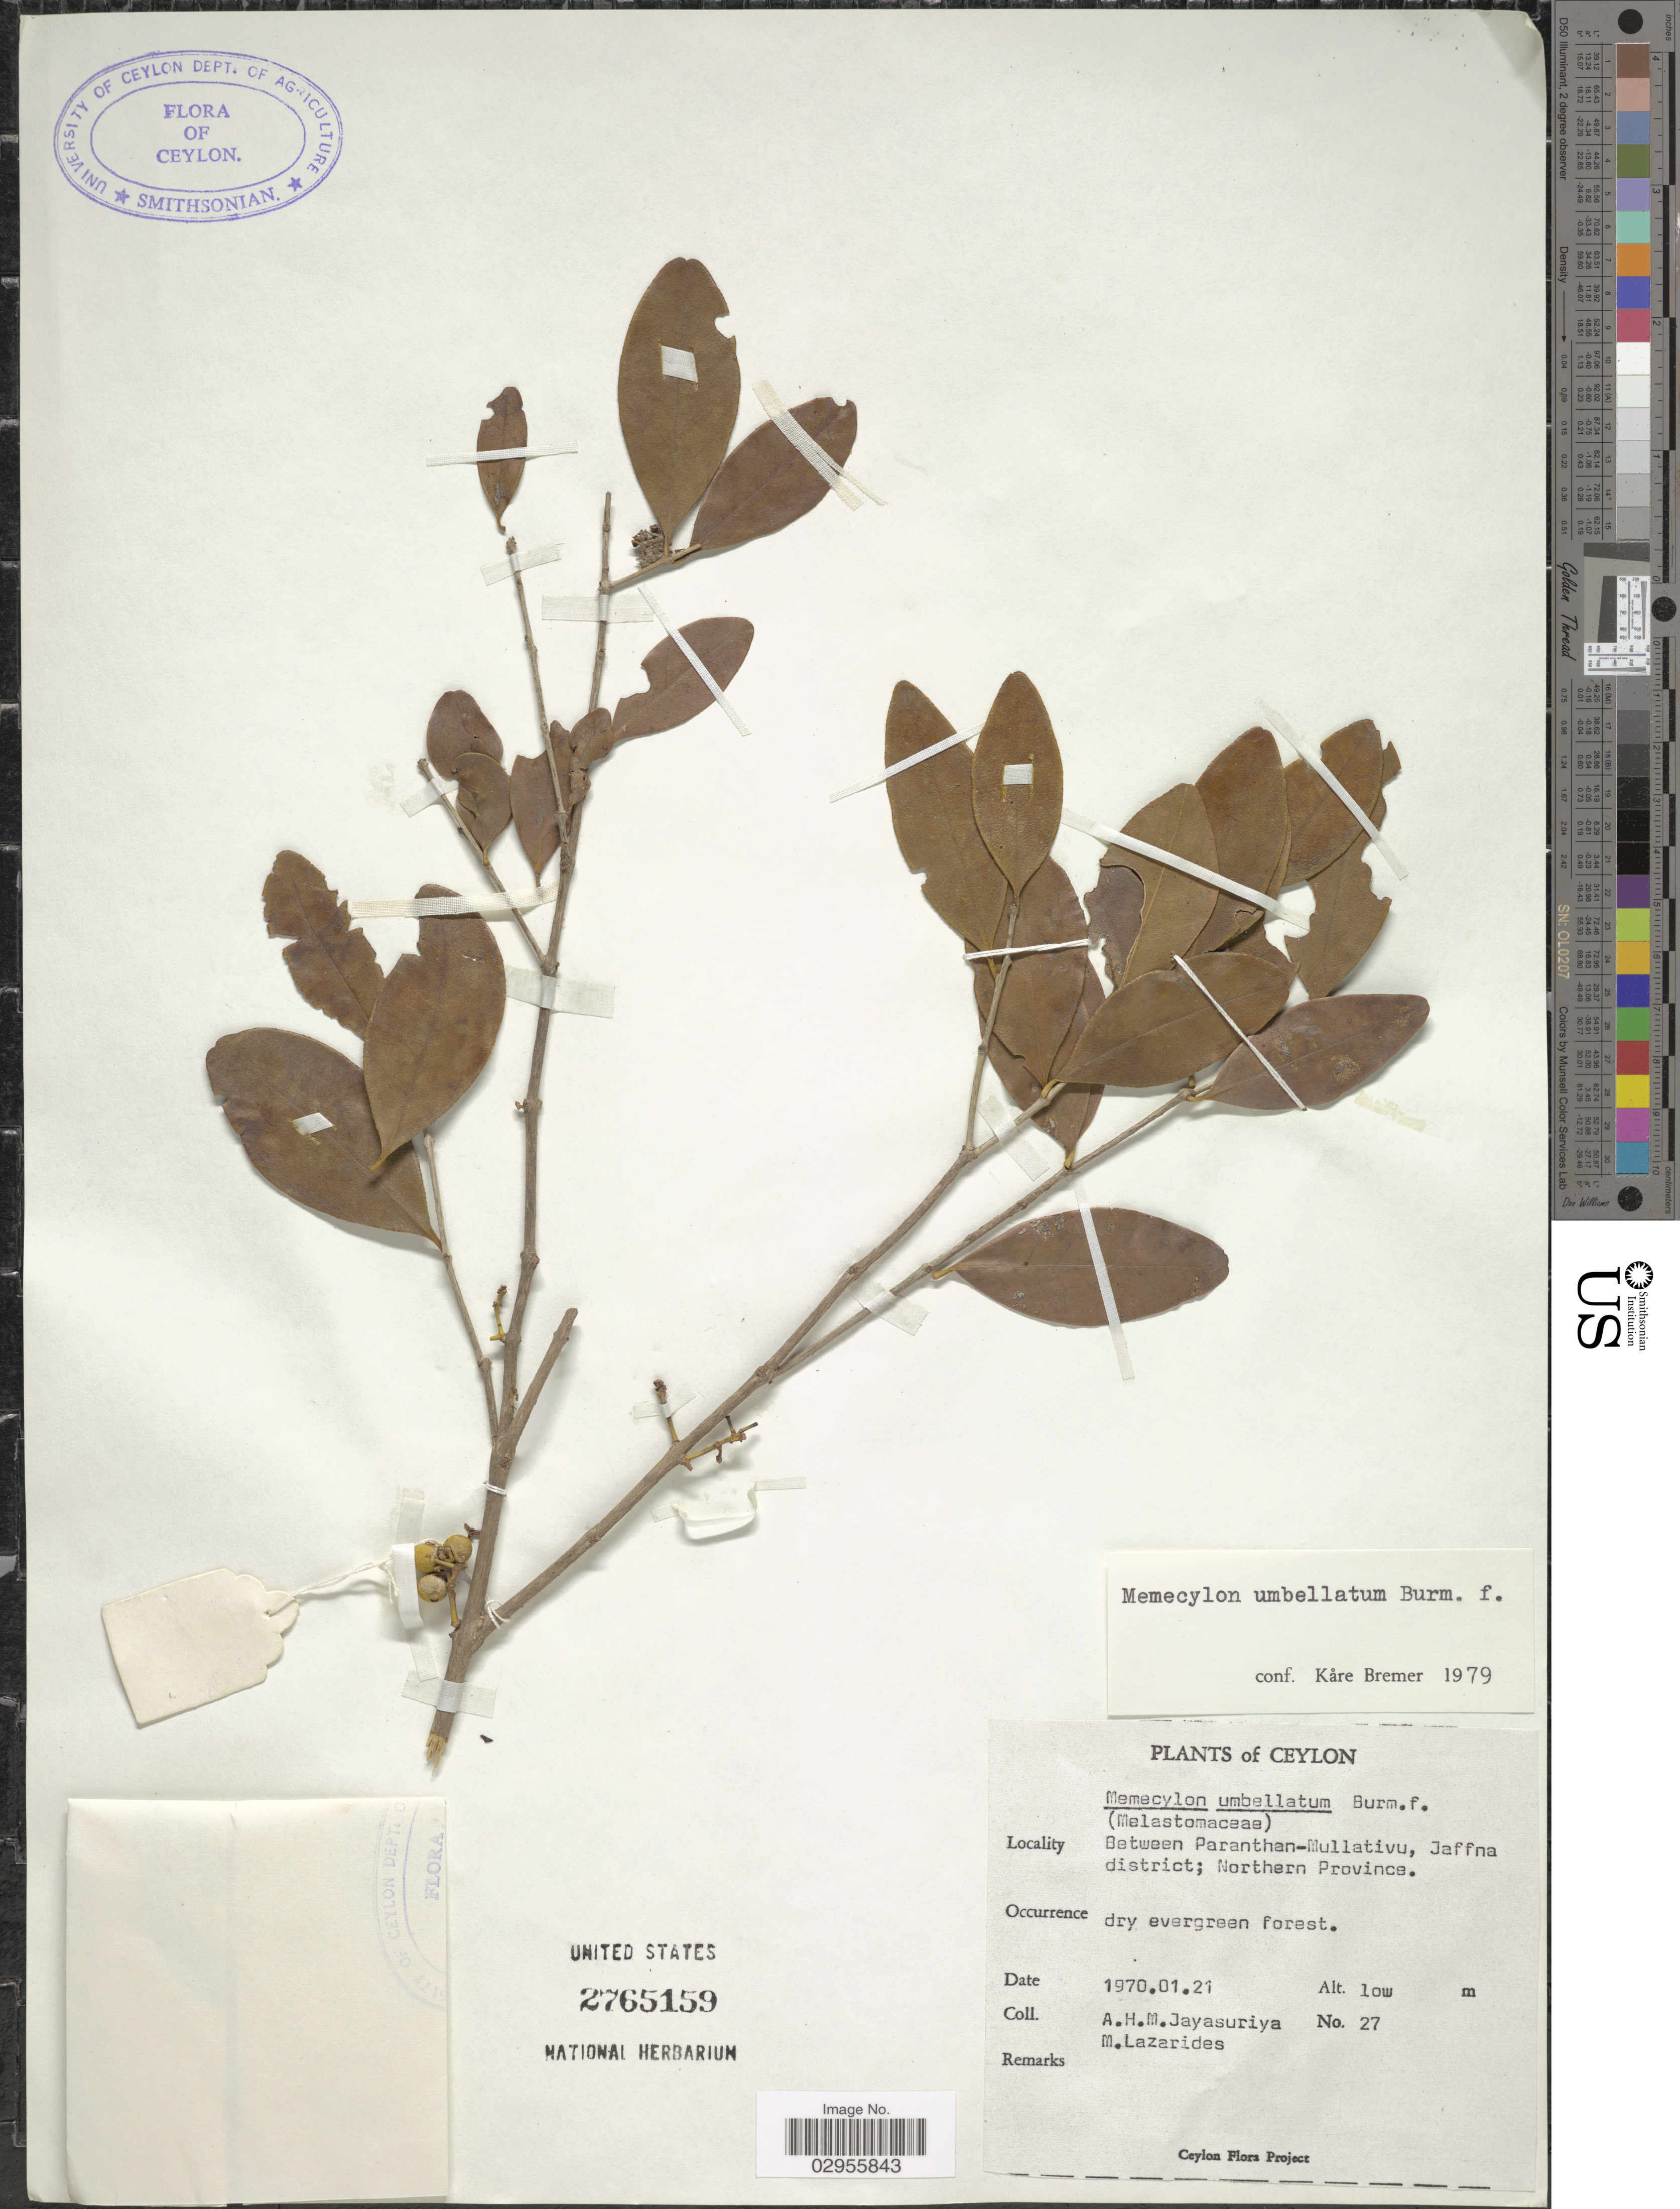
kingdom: Plantae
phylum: Tracheophyta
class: Magnoliopsida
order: Myrtales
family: Melastomataceae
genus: Memecylon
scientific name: Memecylon umbellatum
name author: Burm. f.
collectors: A. H. Jayasuriya & M. Lazarides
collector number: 27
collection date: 1970-01-21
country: Sri Lanka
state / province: Northern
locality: Ceylon. Between Paranthan-Mullativu, Jaffna district.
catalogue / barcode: US 2765159